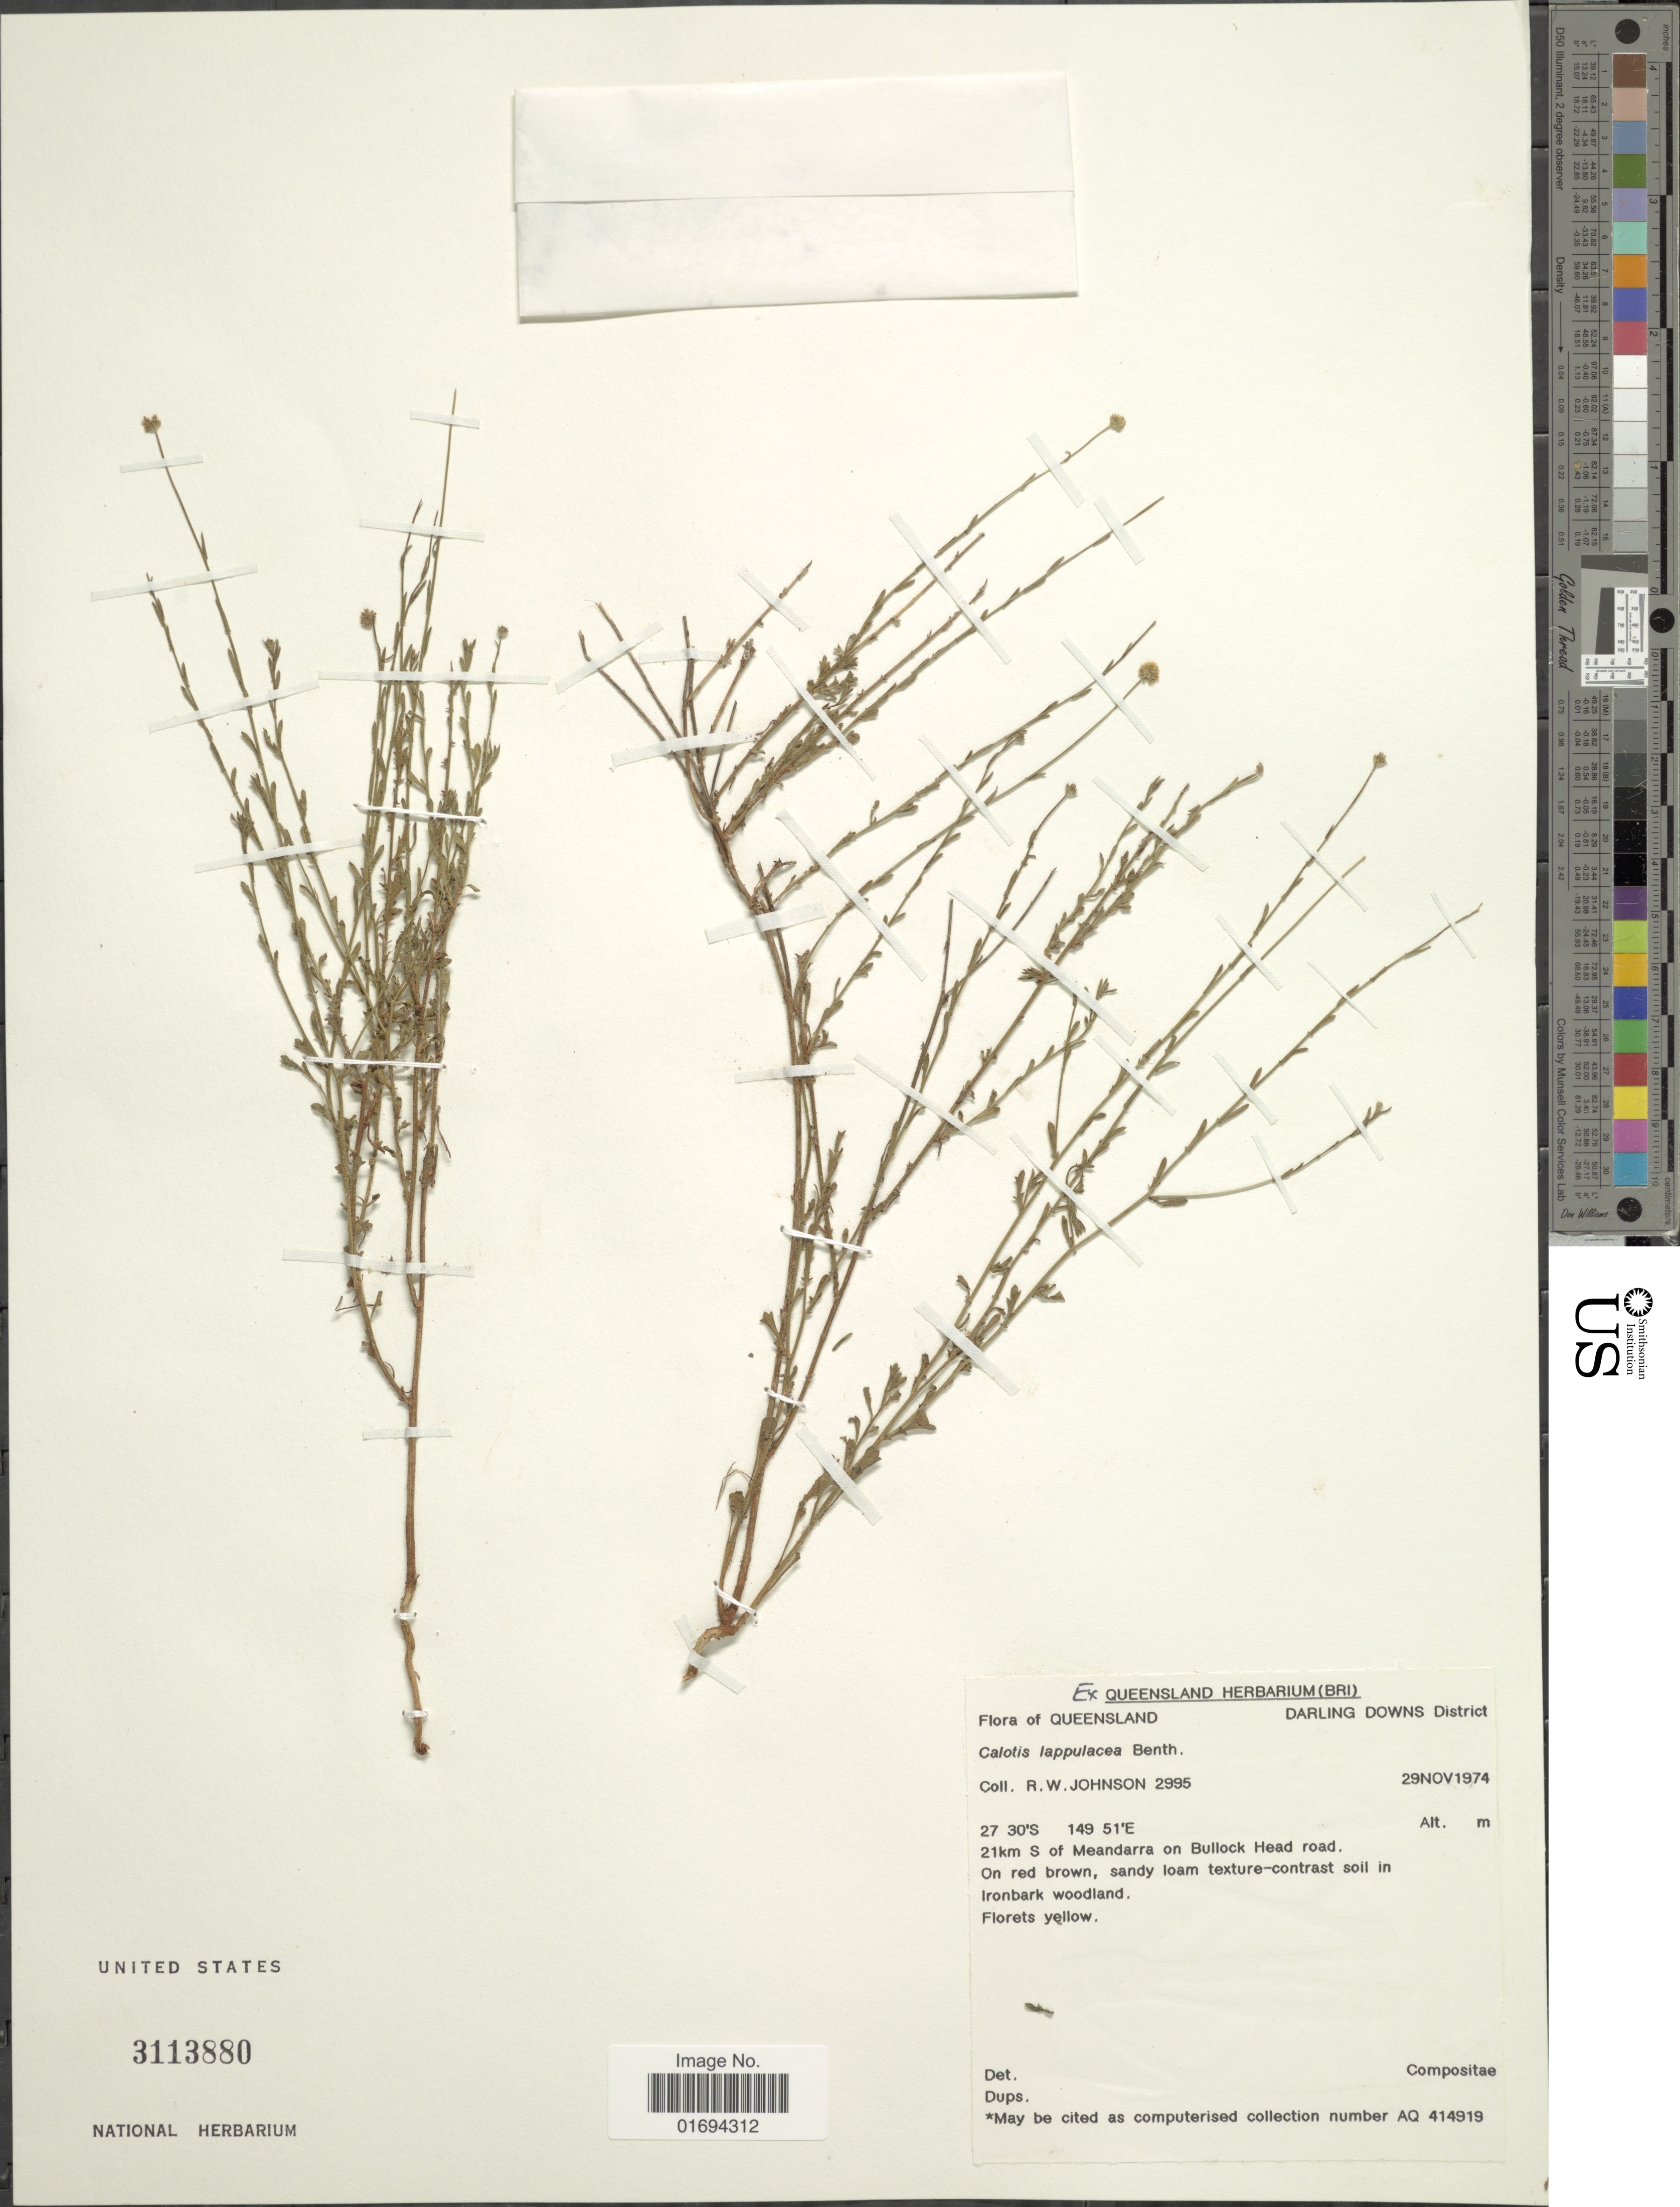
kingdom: Plantae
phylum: Tracheophyta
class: Magnoliopsida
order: Asterales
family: Asteraceae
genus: Calotis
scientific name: Calotis lappulacea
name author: Benth.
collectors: R. W. Johnson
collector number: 2995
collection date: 1974-11-29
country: Australia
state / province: Queensland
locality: Darling Downs District, 21km S of Meandarra on Bullock Head road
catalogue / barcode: US 3113880